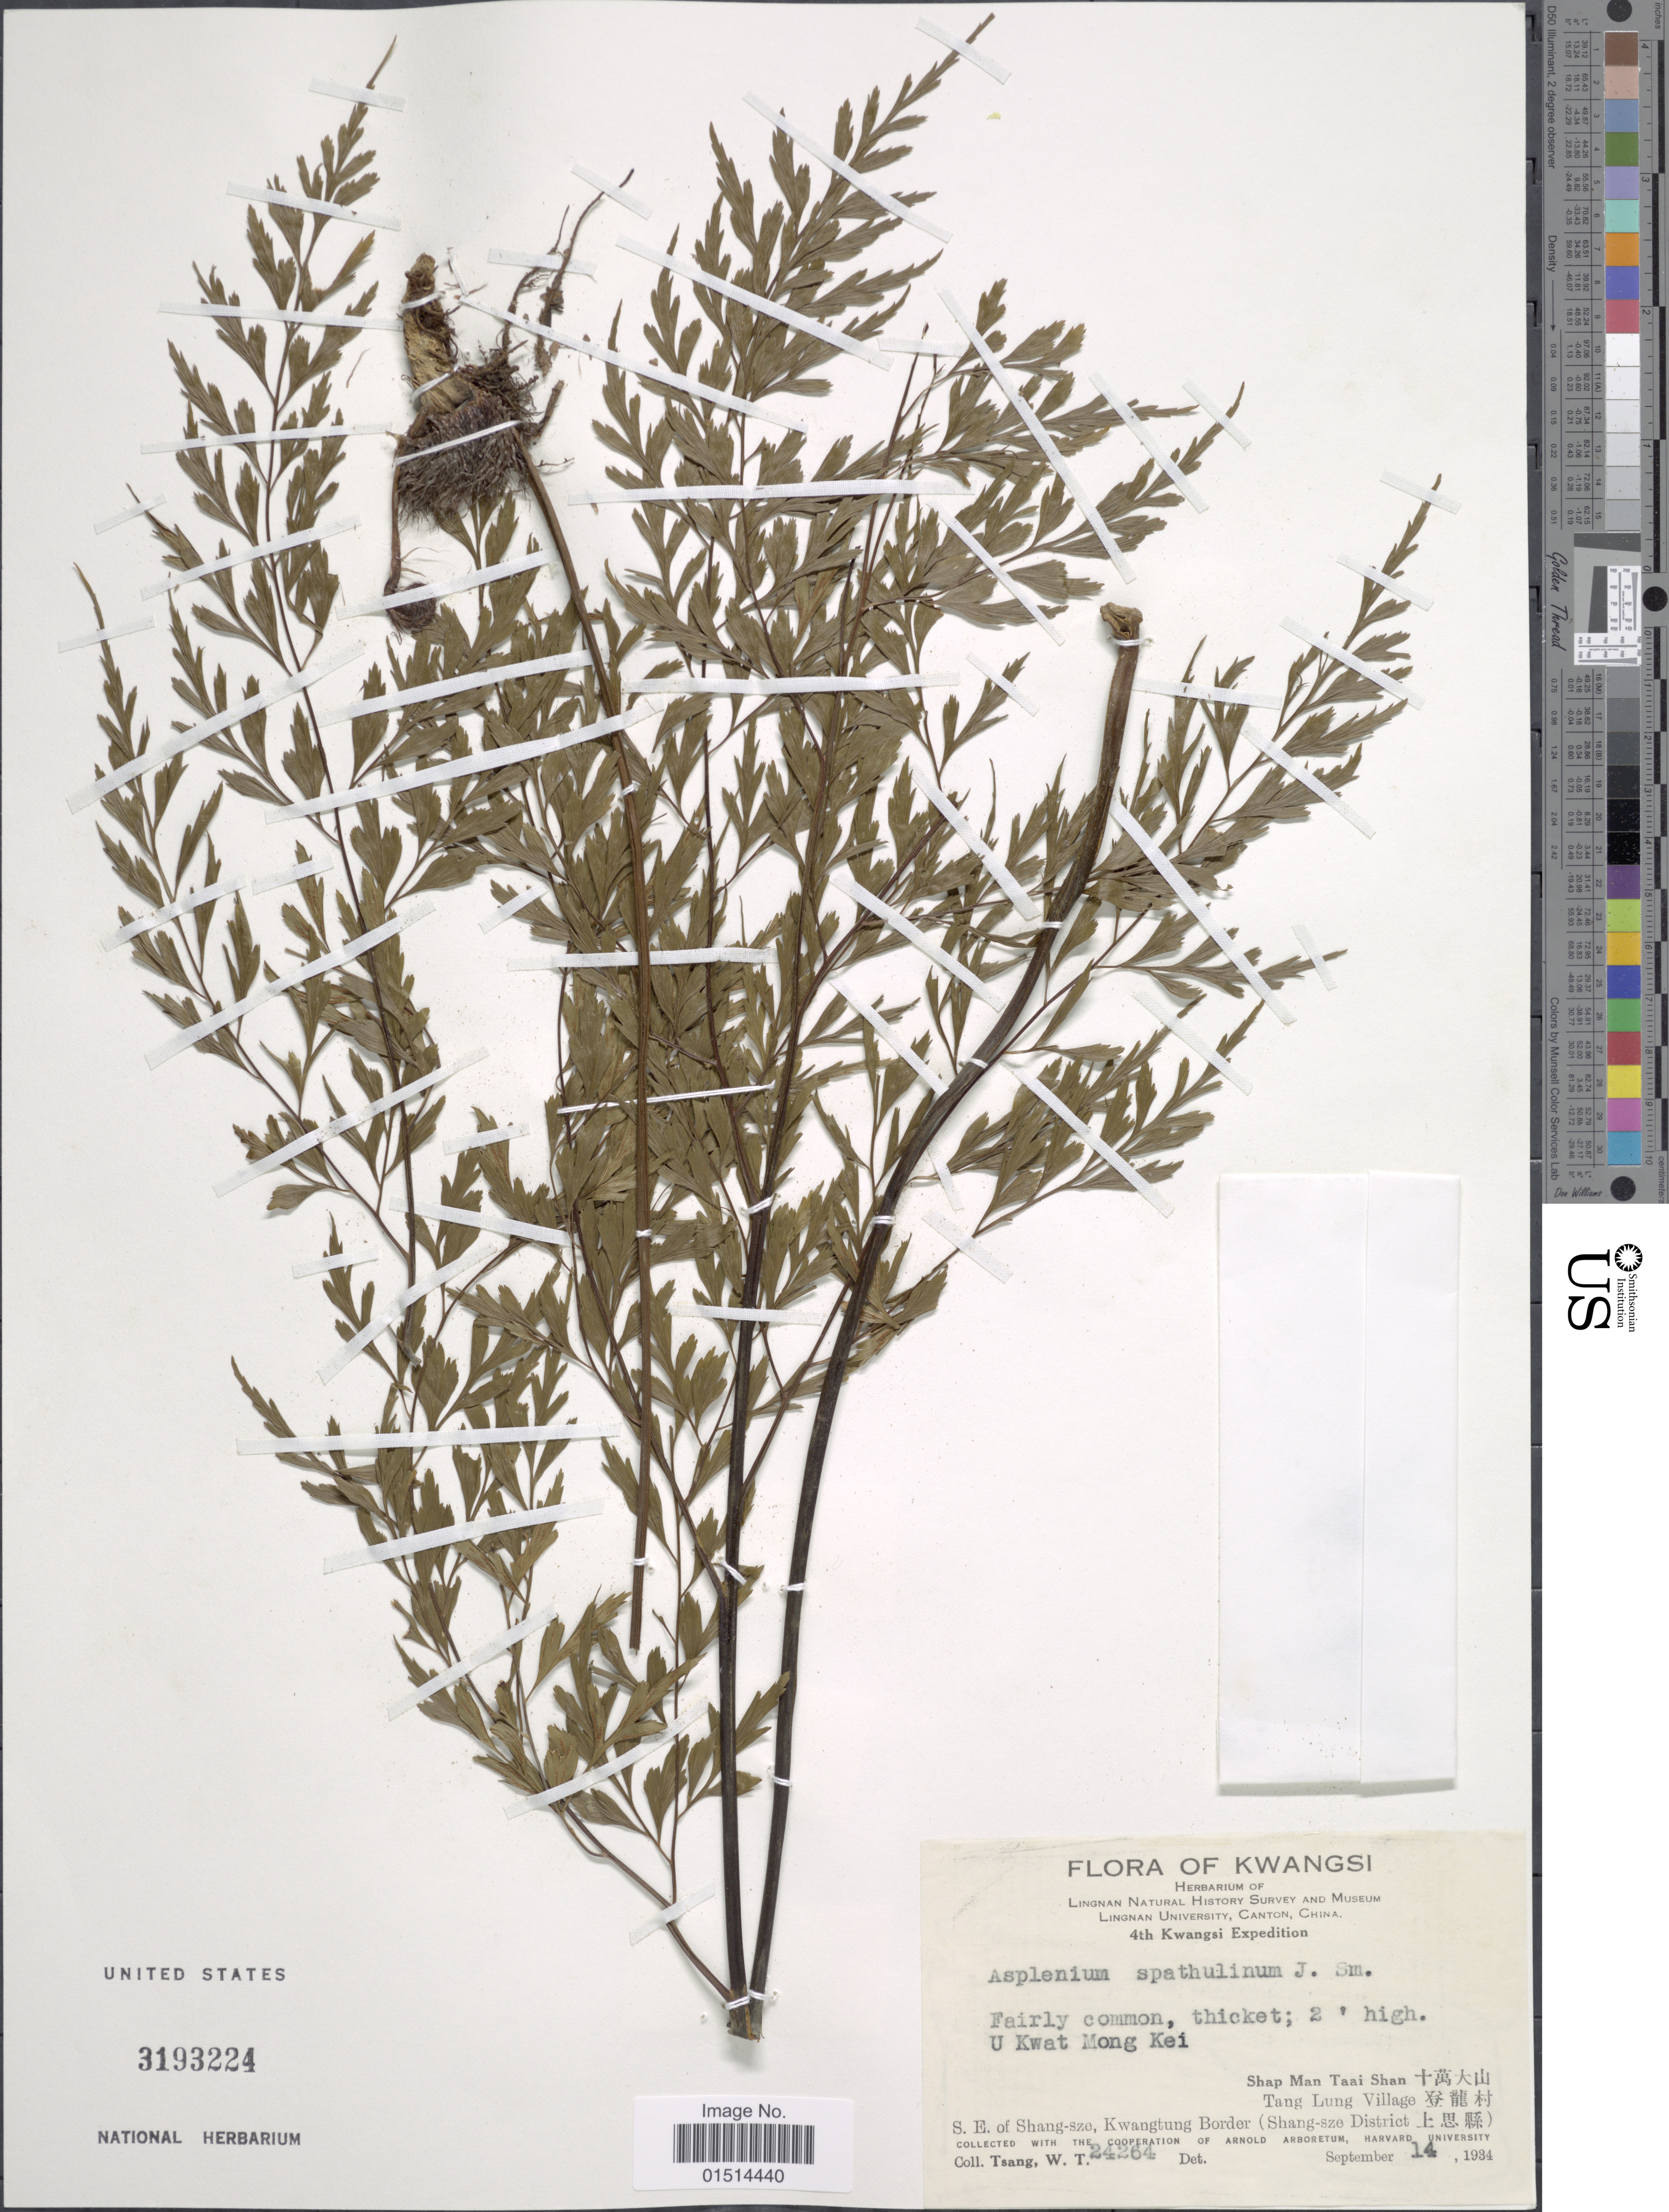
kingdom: Plantae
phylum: Tracheophyta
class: Polypodiopsida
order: Polypodiales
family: Aspleniaceae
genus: Asplenium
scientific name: Asplenium affine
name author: Sw.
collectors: W. T. Tsang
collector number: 24264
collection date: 1934-09-14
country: China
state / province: Guangxi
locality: Kwangsi, S. E. of Shang-sze, Kwangtung Border (Shang-sze District), Shap Man Taai Shan, Tang Lung Village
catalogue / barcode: US 3193224